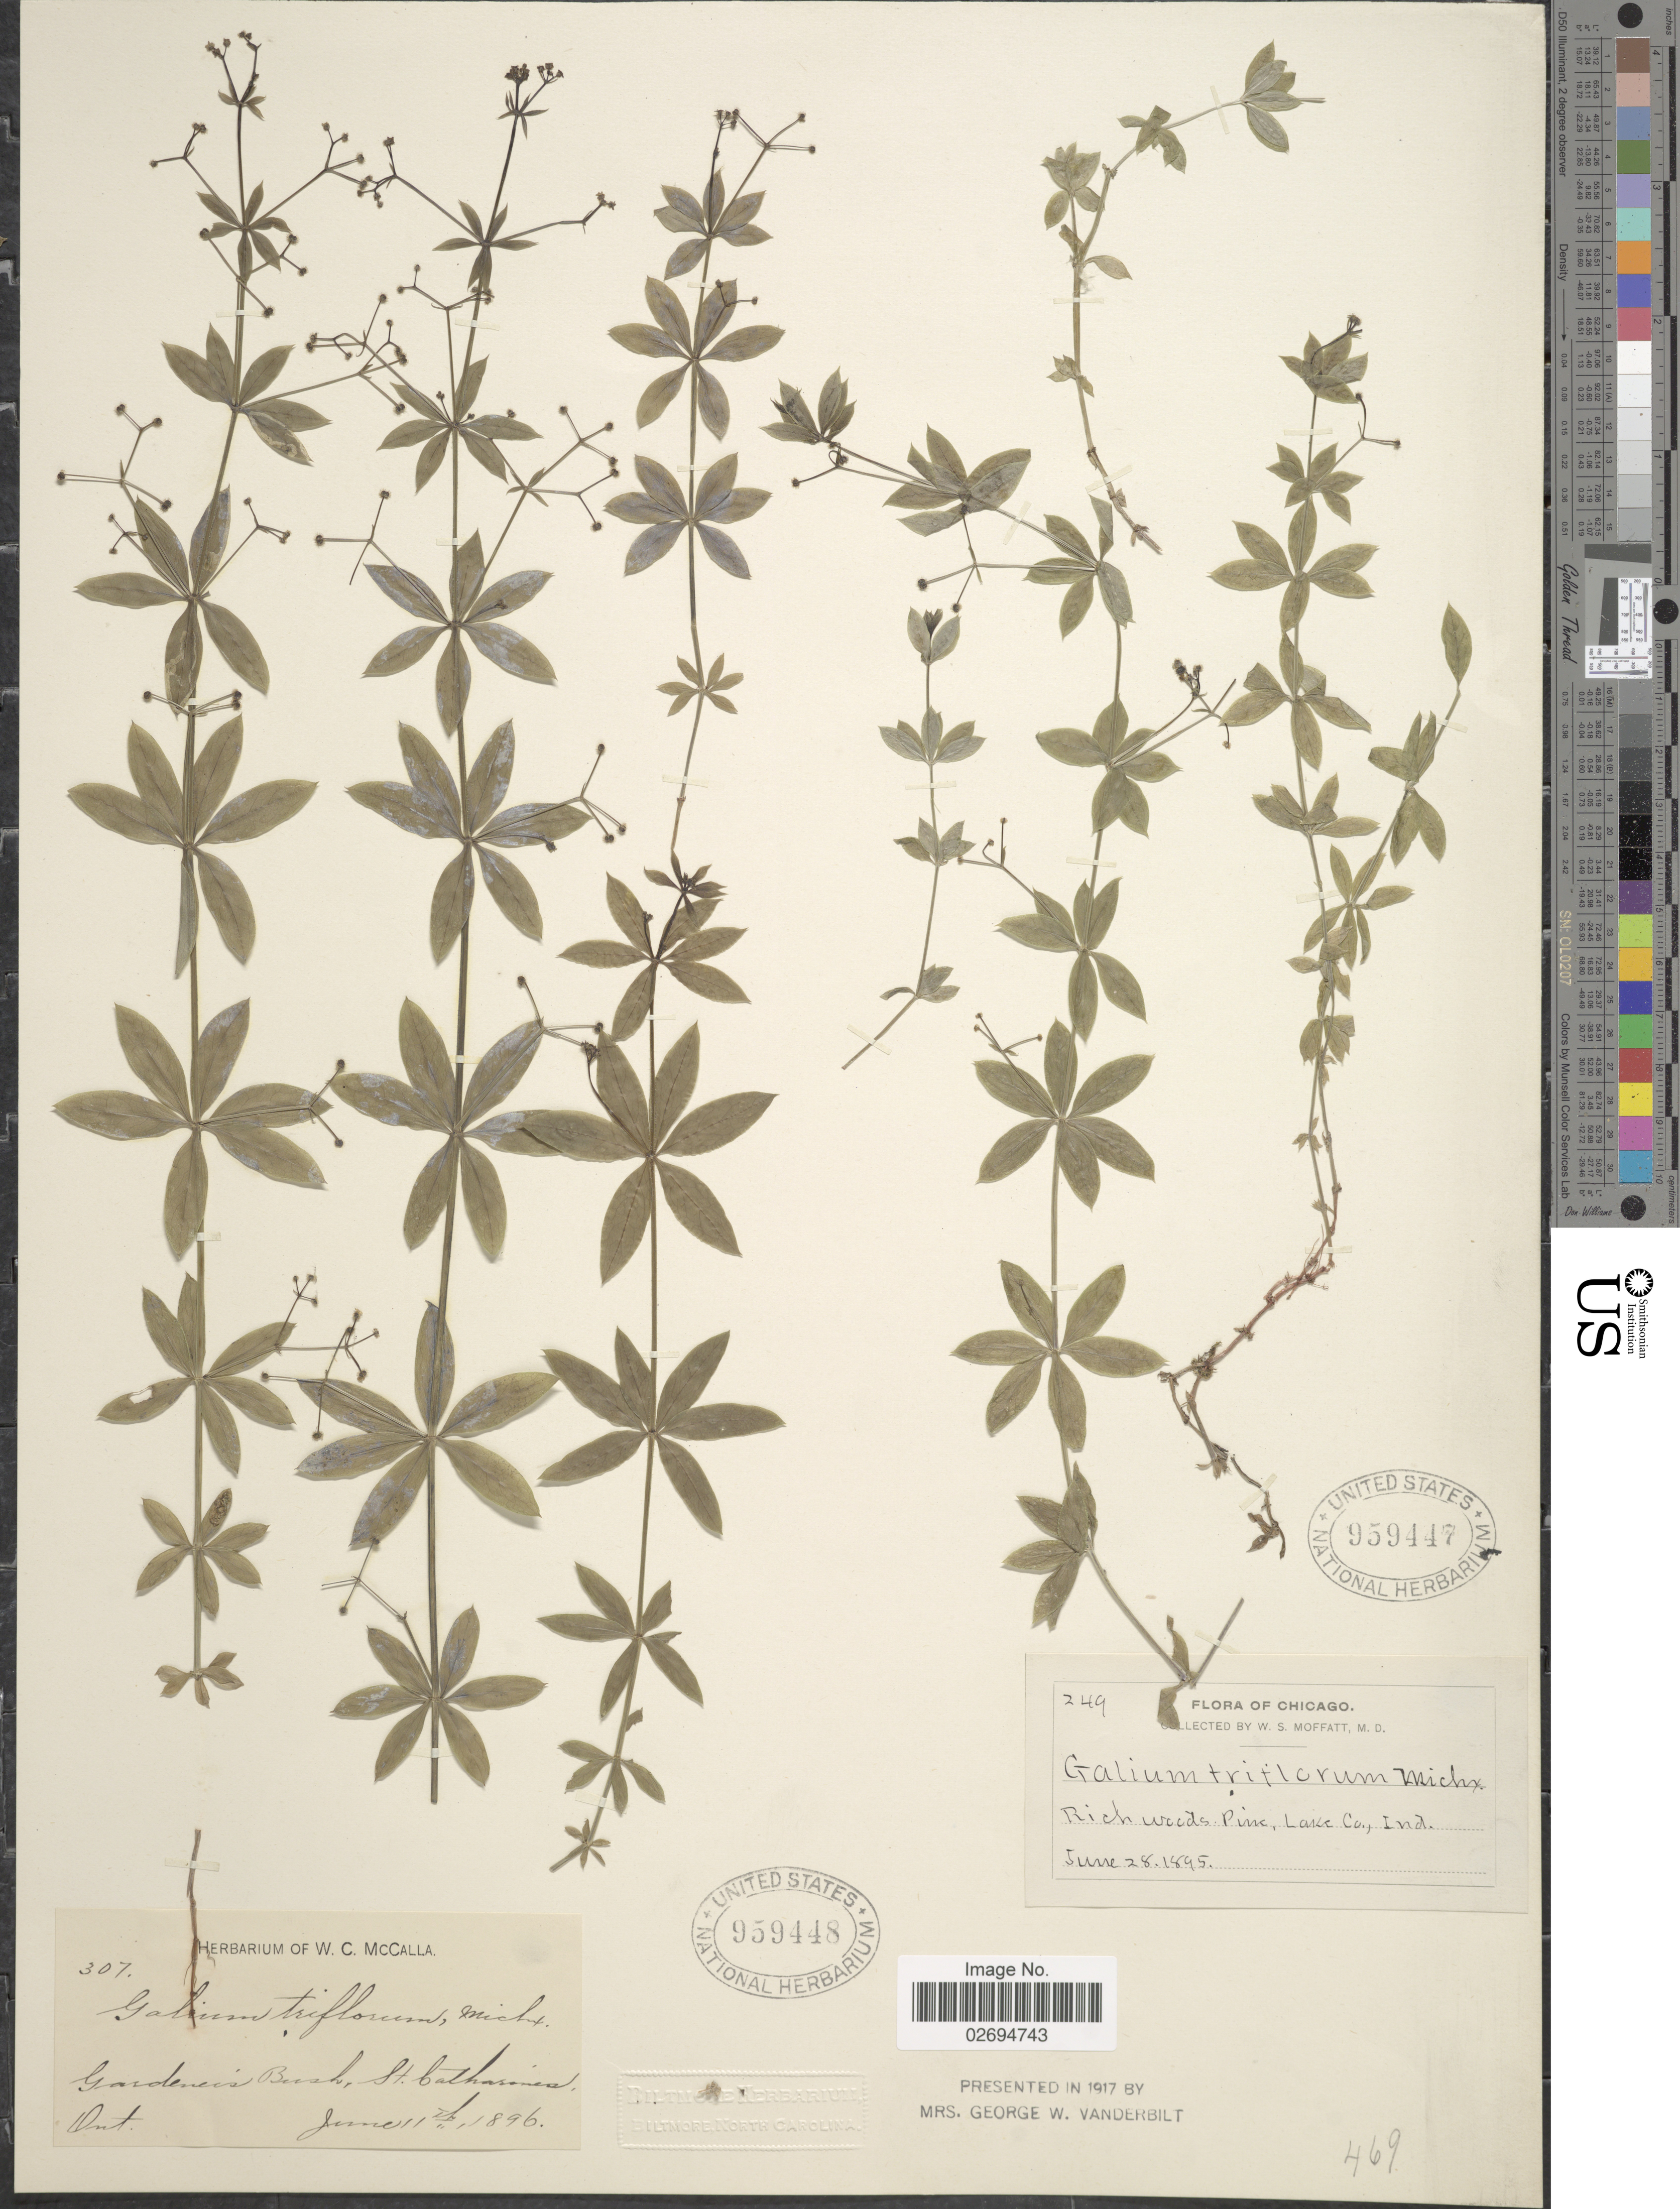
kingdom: Plantae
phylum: Tracheophyta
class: Magnoliopsida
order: Gentianales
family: Rubiaceae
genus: Galium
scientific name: Galium triflorum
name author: Michx.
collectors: W. Moffatt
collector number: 249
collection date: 1895-06-28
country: United States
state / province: Indiana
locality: Chicago, Rich woods Pine, Lake Co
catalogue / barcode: US 959447